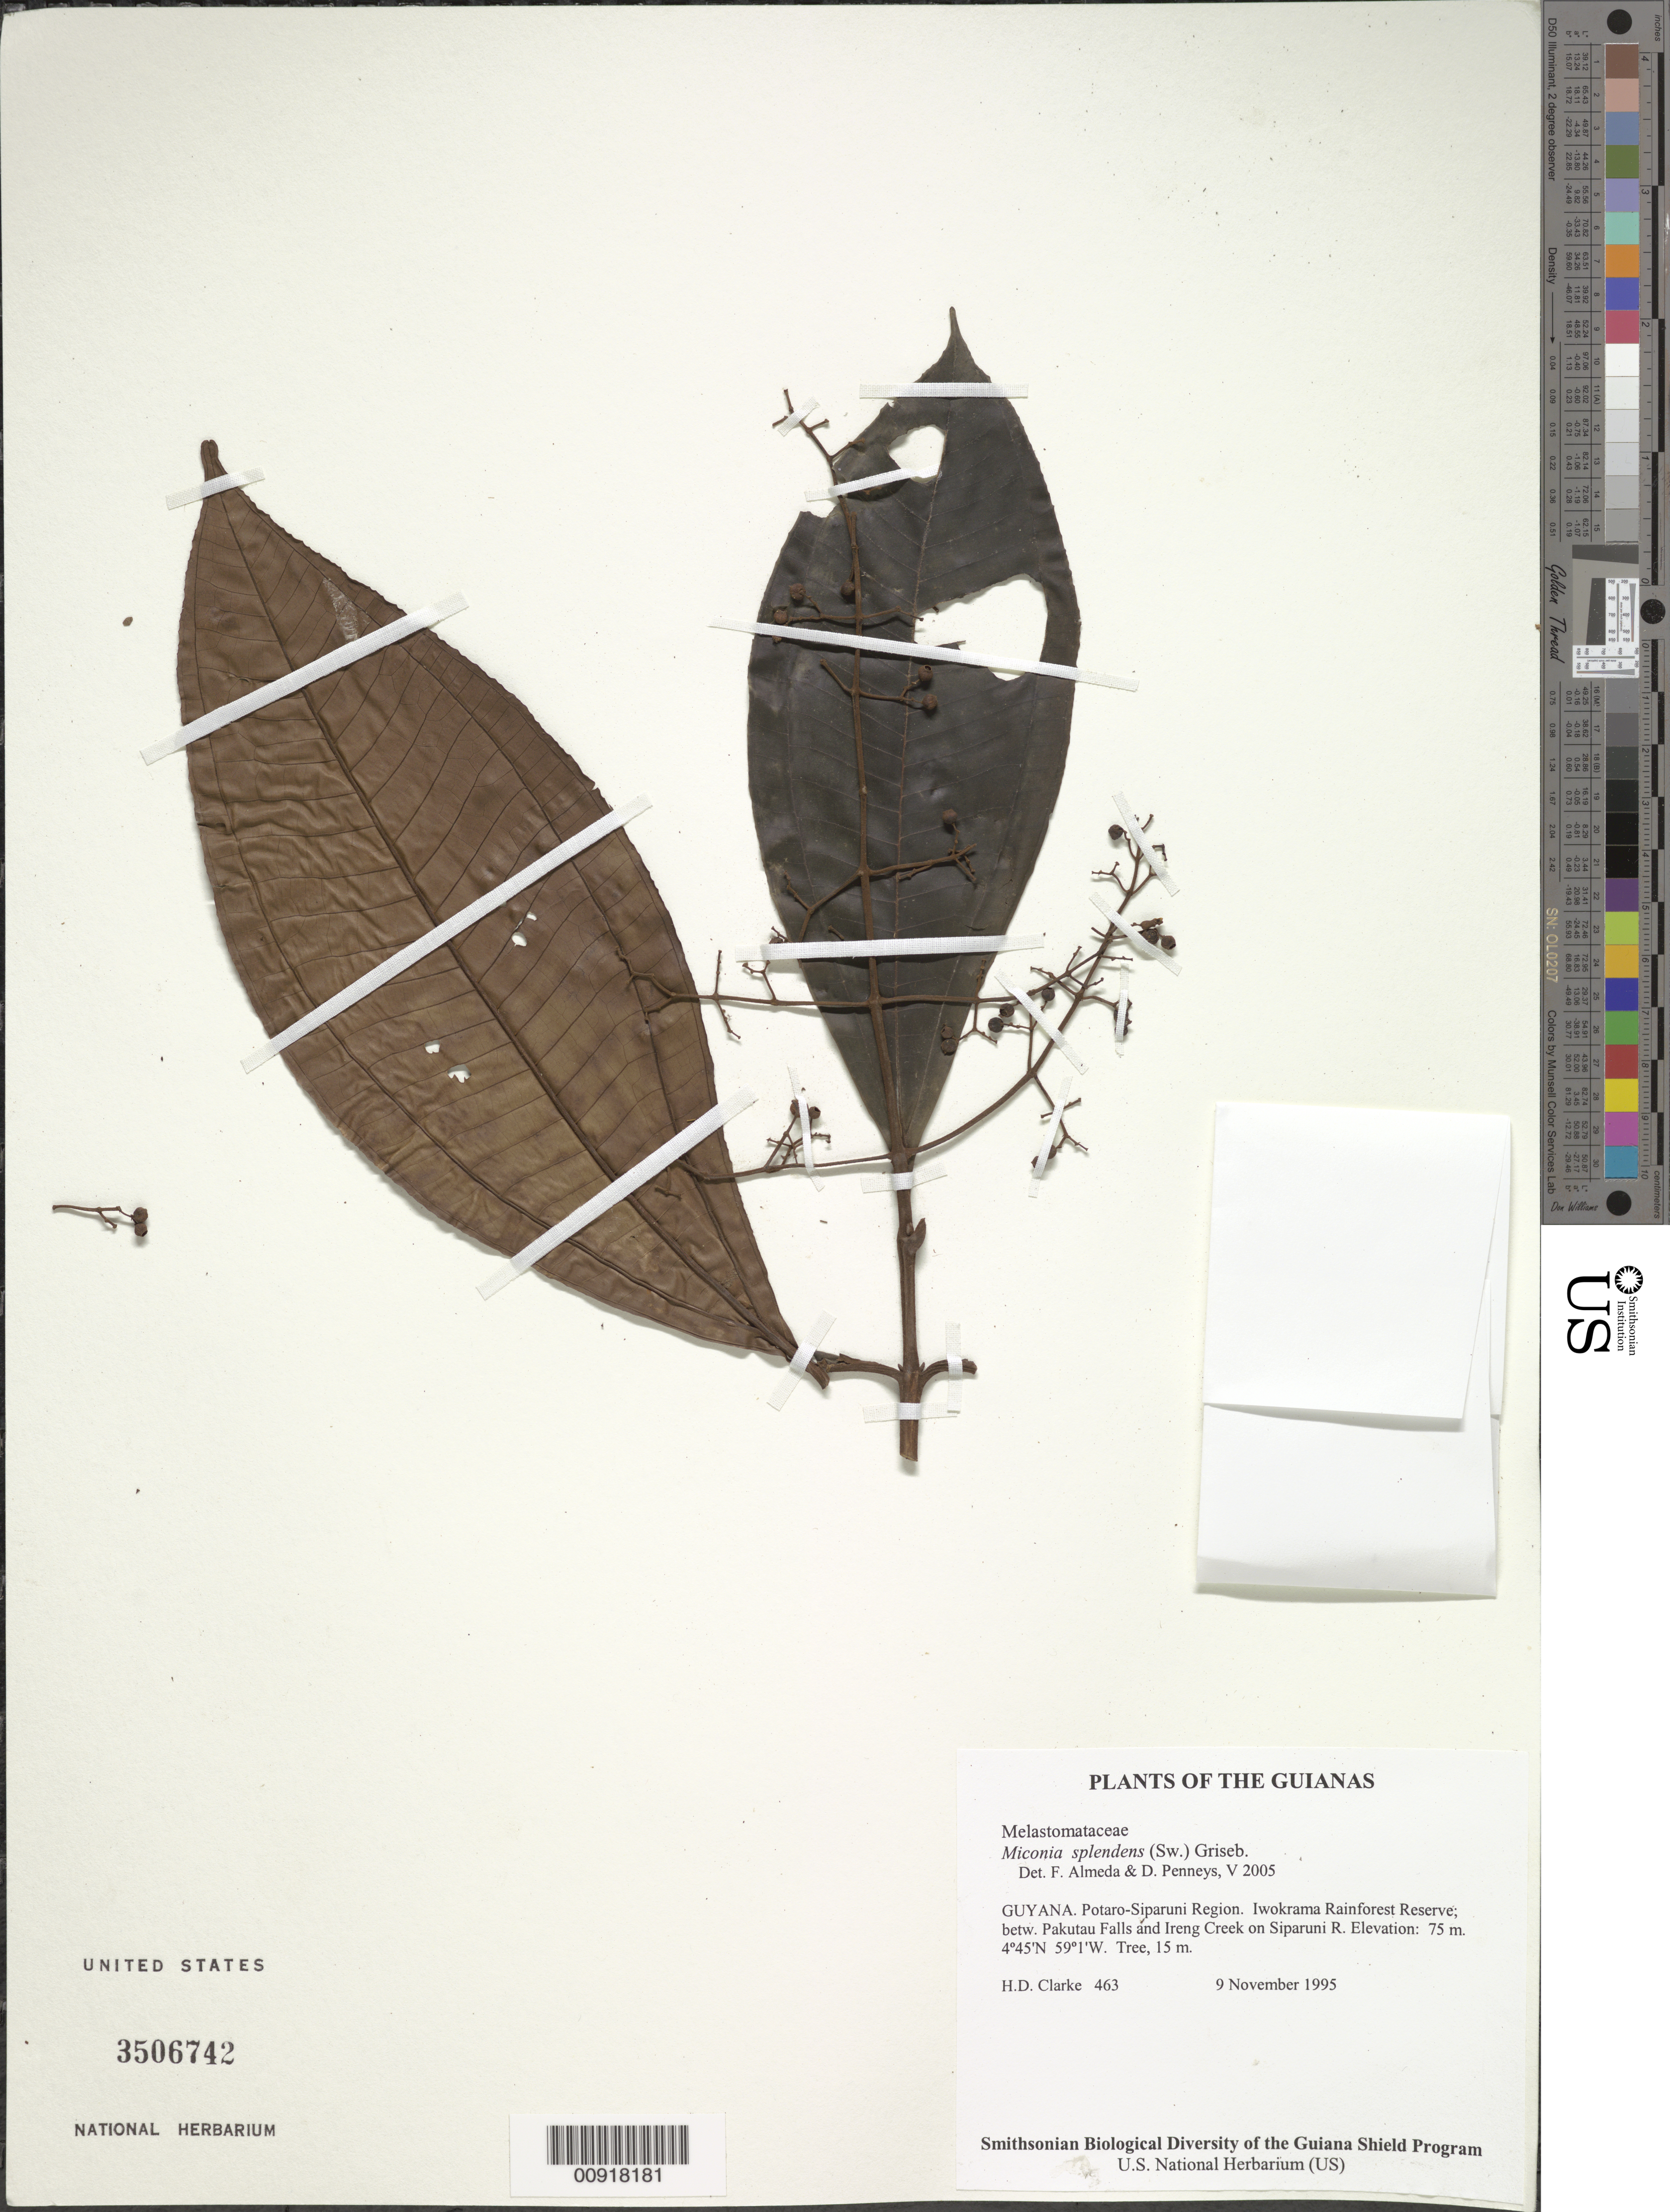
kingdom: Plantae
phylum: Tracheophyta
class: Magnoliopsida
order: Myrtales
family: Melastomataceae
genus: Miconia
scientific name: Miconia splendens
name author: (Sw.) Griseb.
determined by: Almeda, F.; Penneys, D. S.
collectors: H. D. Clarke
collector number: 463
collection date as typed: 9 November 1995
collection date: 1995-11-09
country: Guyana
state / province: Potaro-Siparuni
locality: Iwokrama Rainforest Reserve; betw. Pakutau Falls and Ireng Creek on Siparuni R.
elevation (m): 75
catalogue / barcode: US 3506742